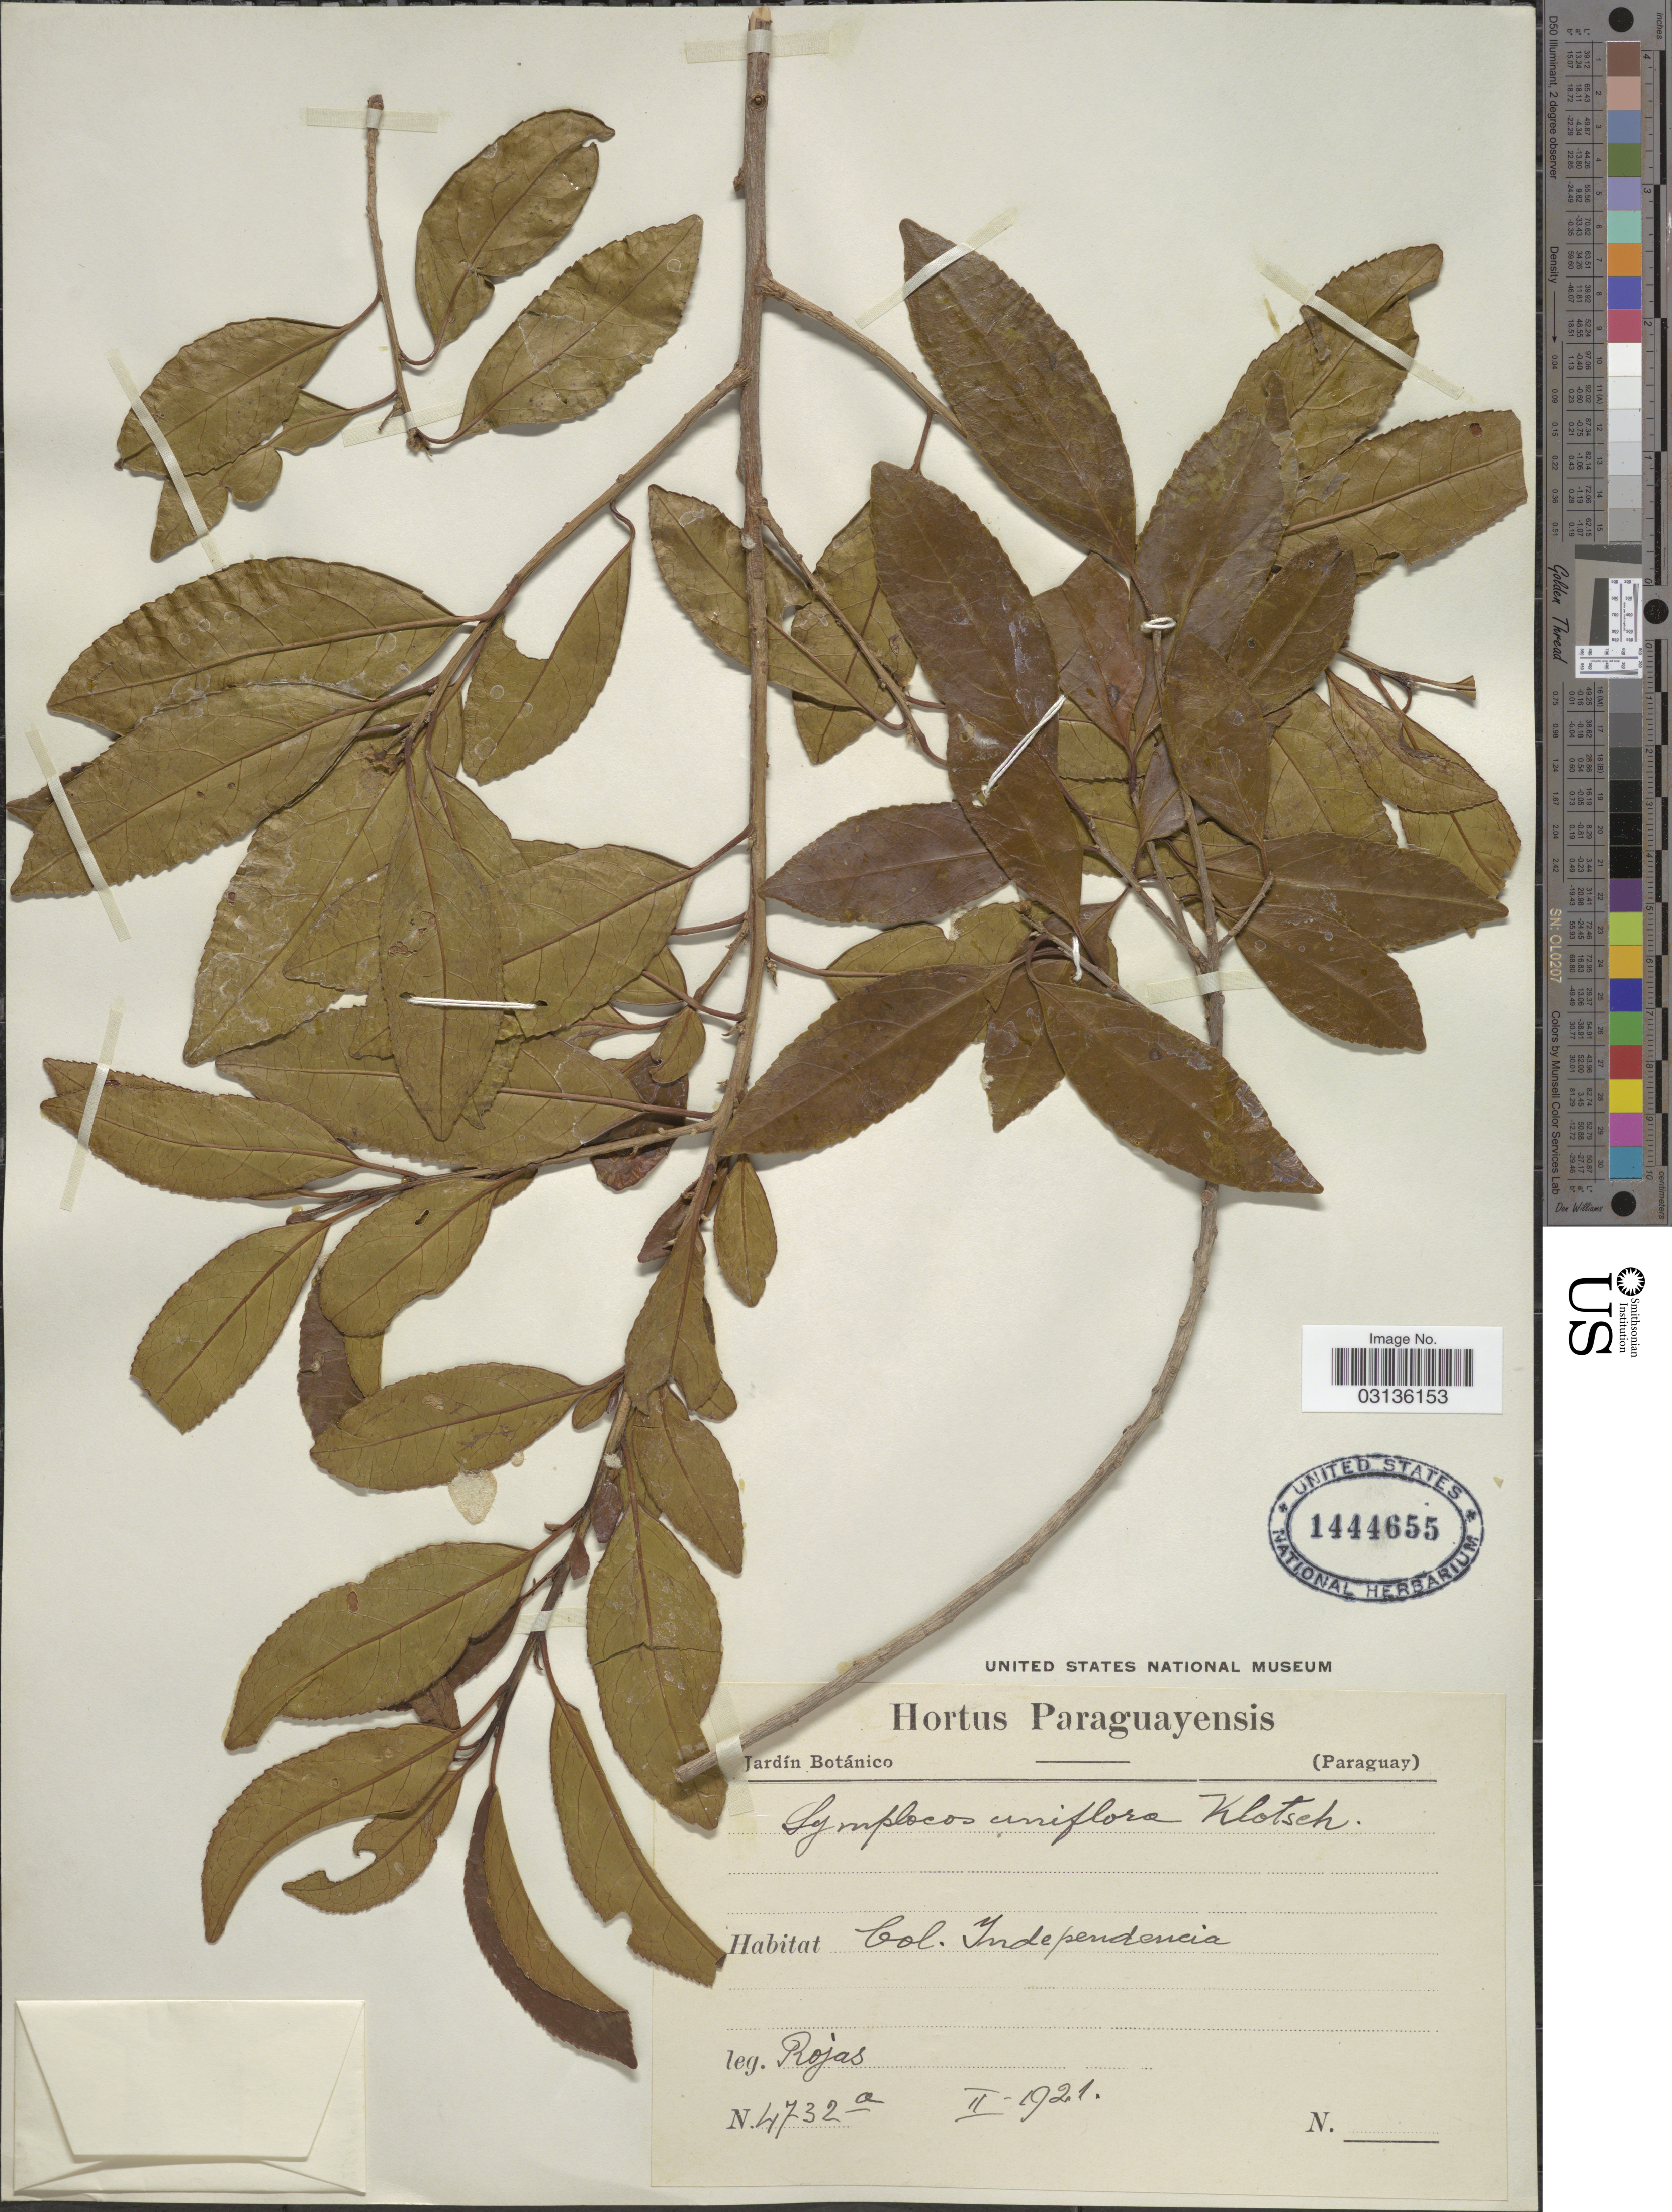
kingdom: Plantae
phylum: Tracheophyta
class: Magnoliopsida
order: Ericales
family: Symplocaceae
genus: Symplocos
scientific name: Symplocos uniflora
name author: (Pohl) Benth.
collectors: Rojas, --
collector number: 4732a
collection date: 1921-02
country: Paraguay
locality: Col. Independencia.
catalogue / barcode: US 1444655